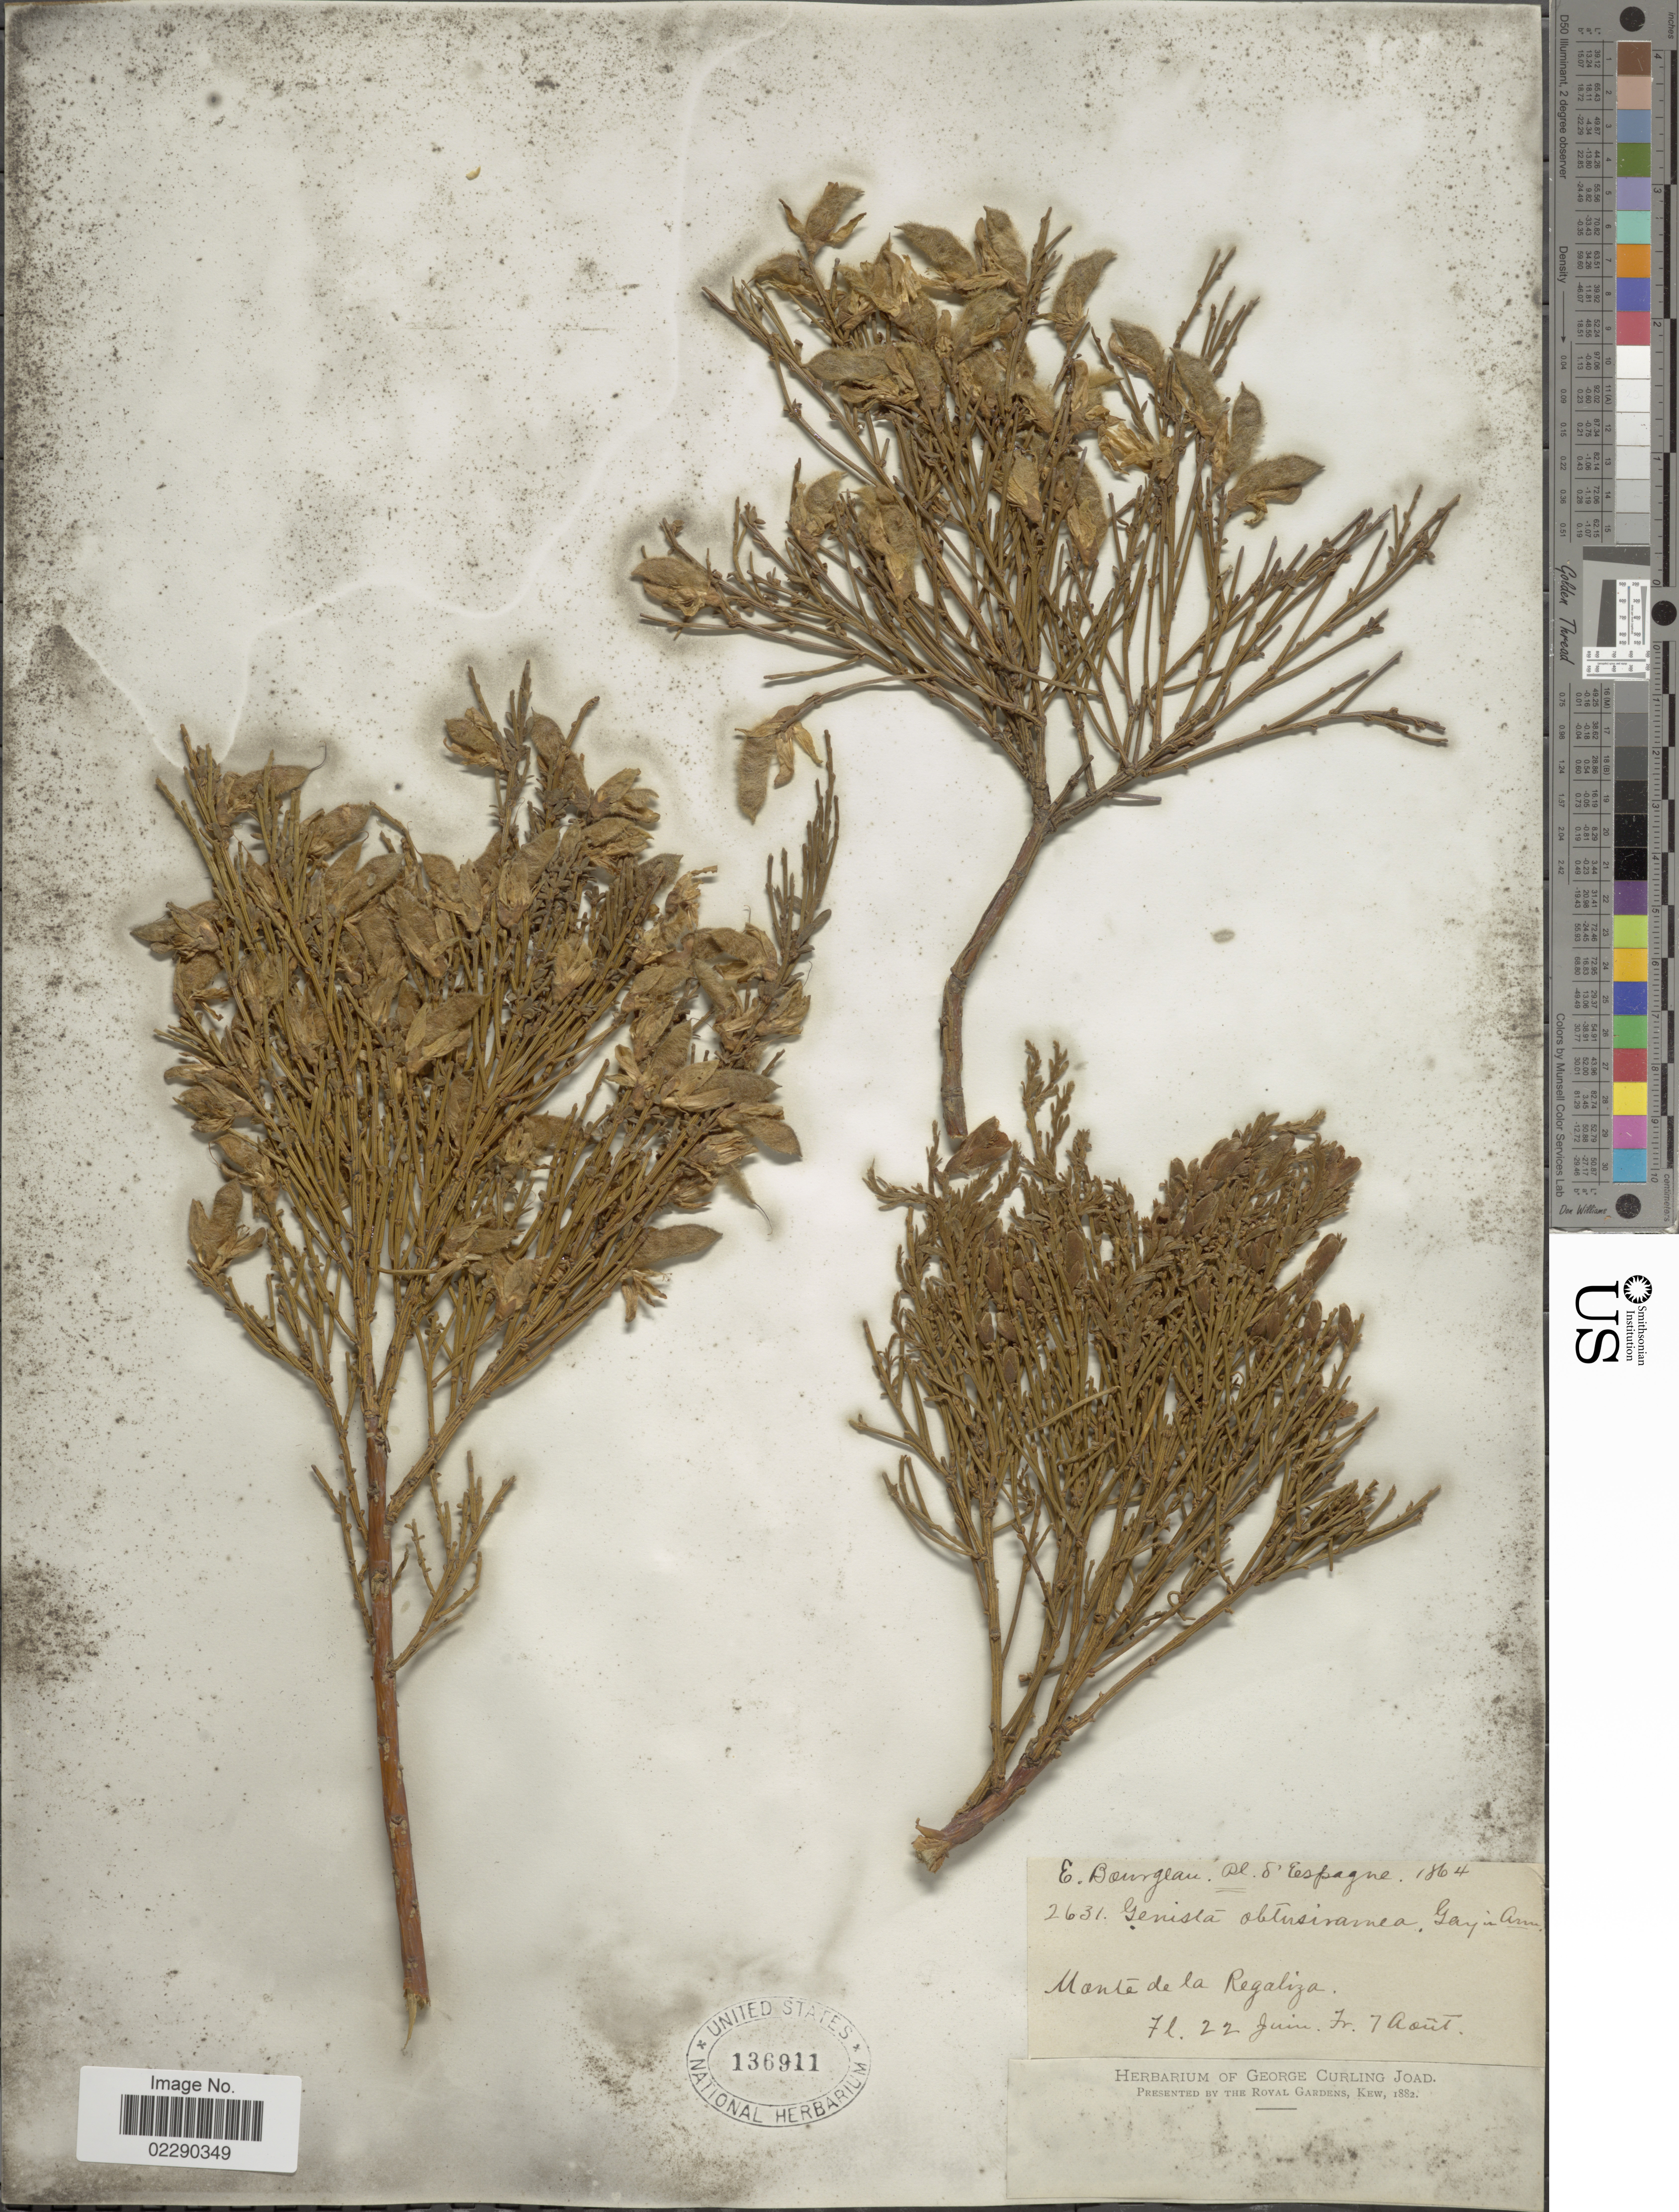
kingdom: Plantae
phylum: Tracheophyta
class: Magnoliopsida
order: Fabales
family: Fabaceae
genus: Genista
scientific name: Genista obtusiramea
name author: Spach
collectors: E. Bourgeau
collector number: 2631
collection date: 1864-06-22/1864-08-07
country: Spain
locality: Espagne, Monte de la Regaliza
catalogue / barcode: US 136911